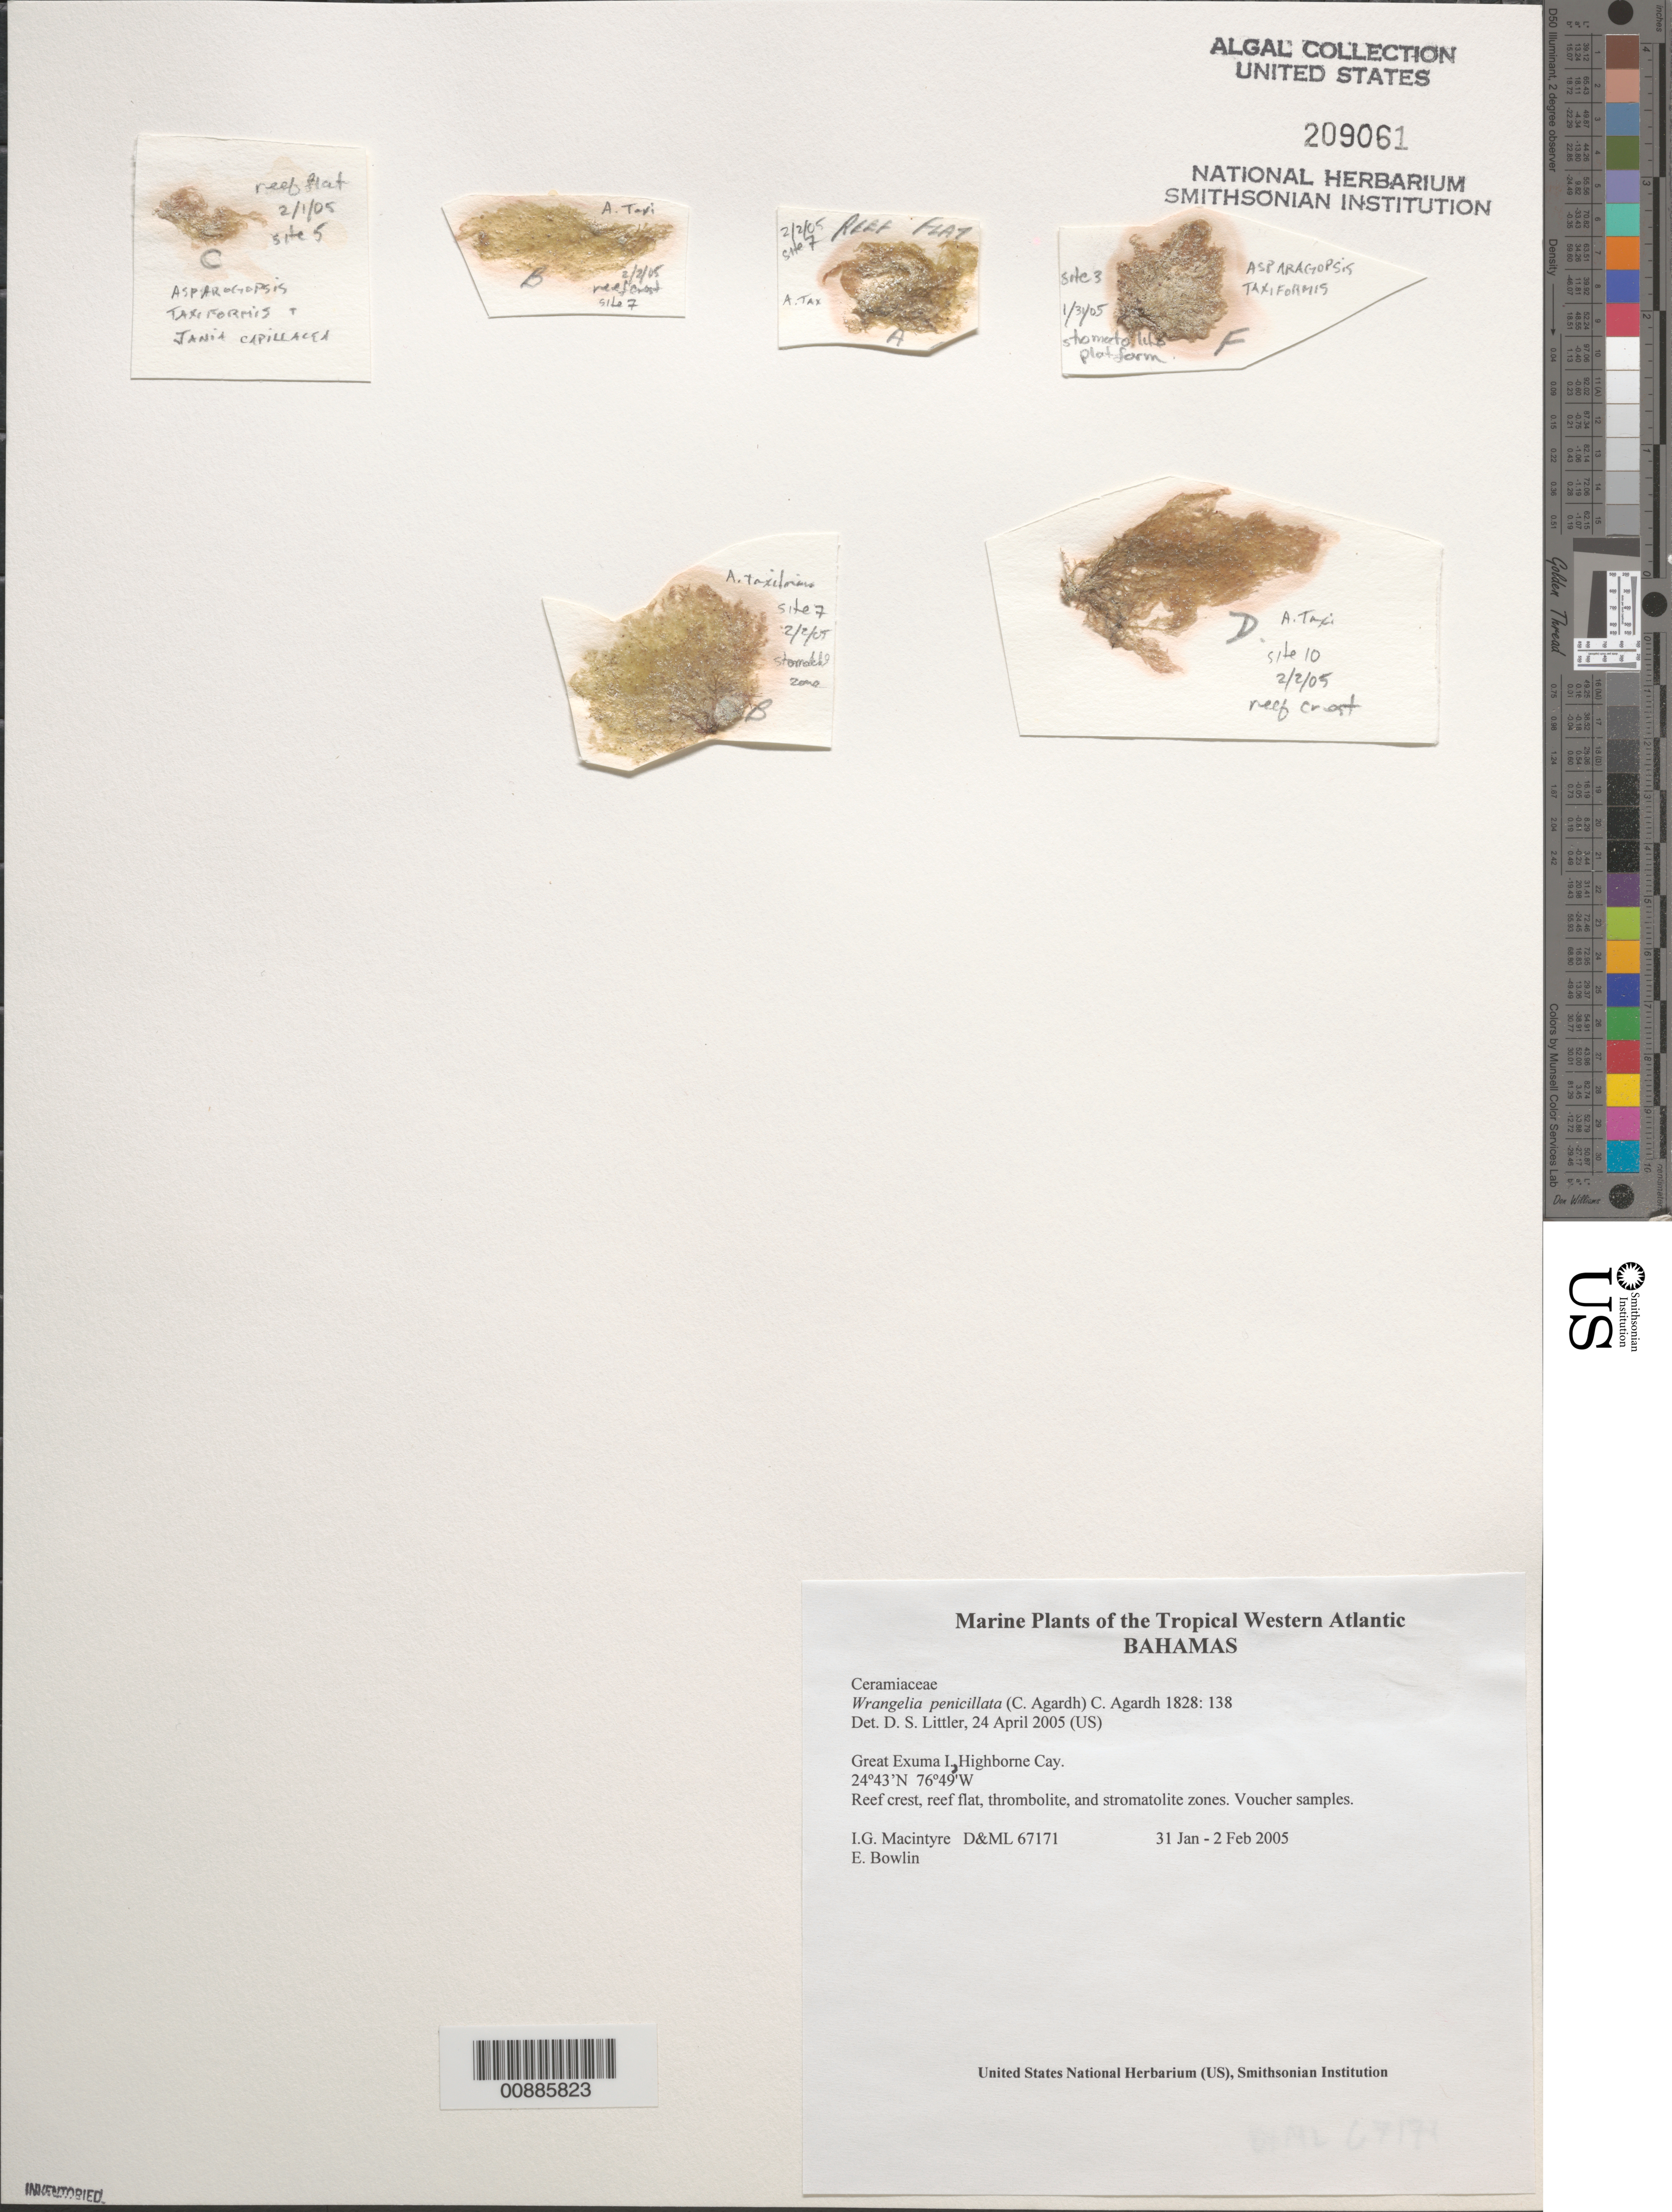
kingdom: Plantae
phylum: Rhodophyta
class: Florideophyceae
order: Ceramiales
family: Wrangeliaceae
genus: Wrangelia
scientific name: Wrangelia penicillata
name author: (C. Agardh) C. Agardh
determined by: Littler, D. S.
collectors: I. Macintyre & E. Bowlin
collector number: D&ML 67171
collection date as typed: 31 Jan 2005 to 02 Feb 2005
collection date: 2005-01-31/2005-02-02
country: Bahamas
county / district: Exuma District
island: Great Exuma Island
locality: Highborne Cay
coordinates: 24 43' N, 76 49' W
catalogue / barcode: US 209061